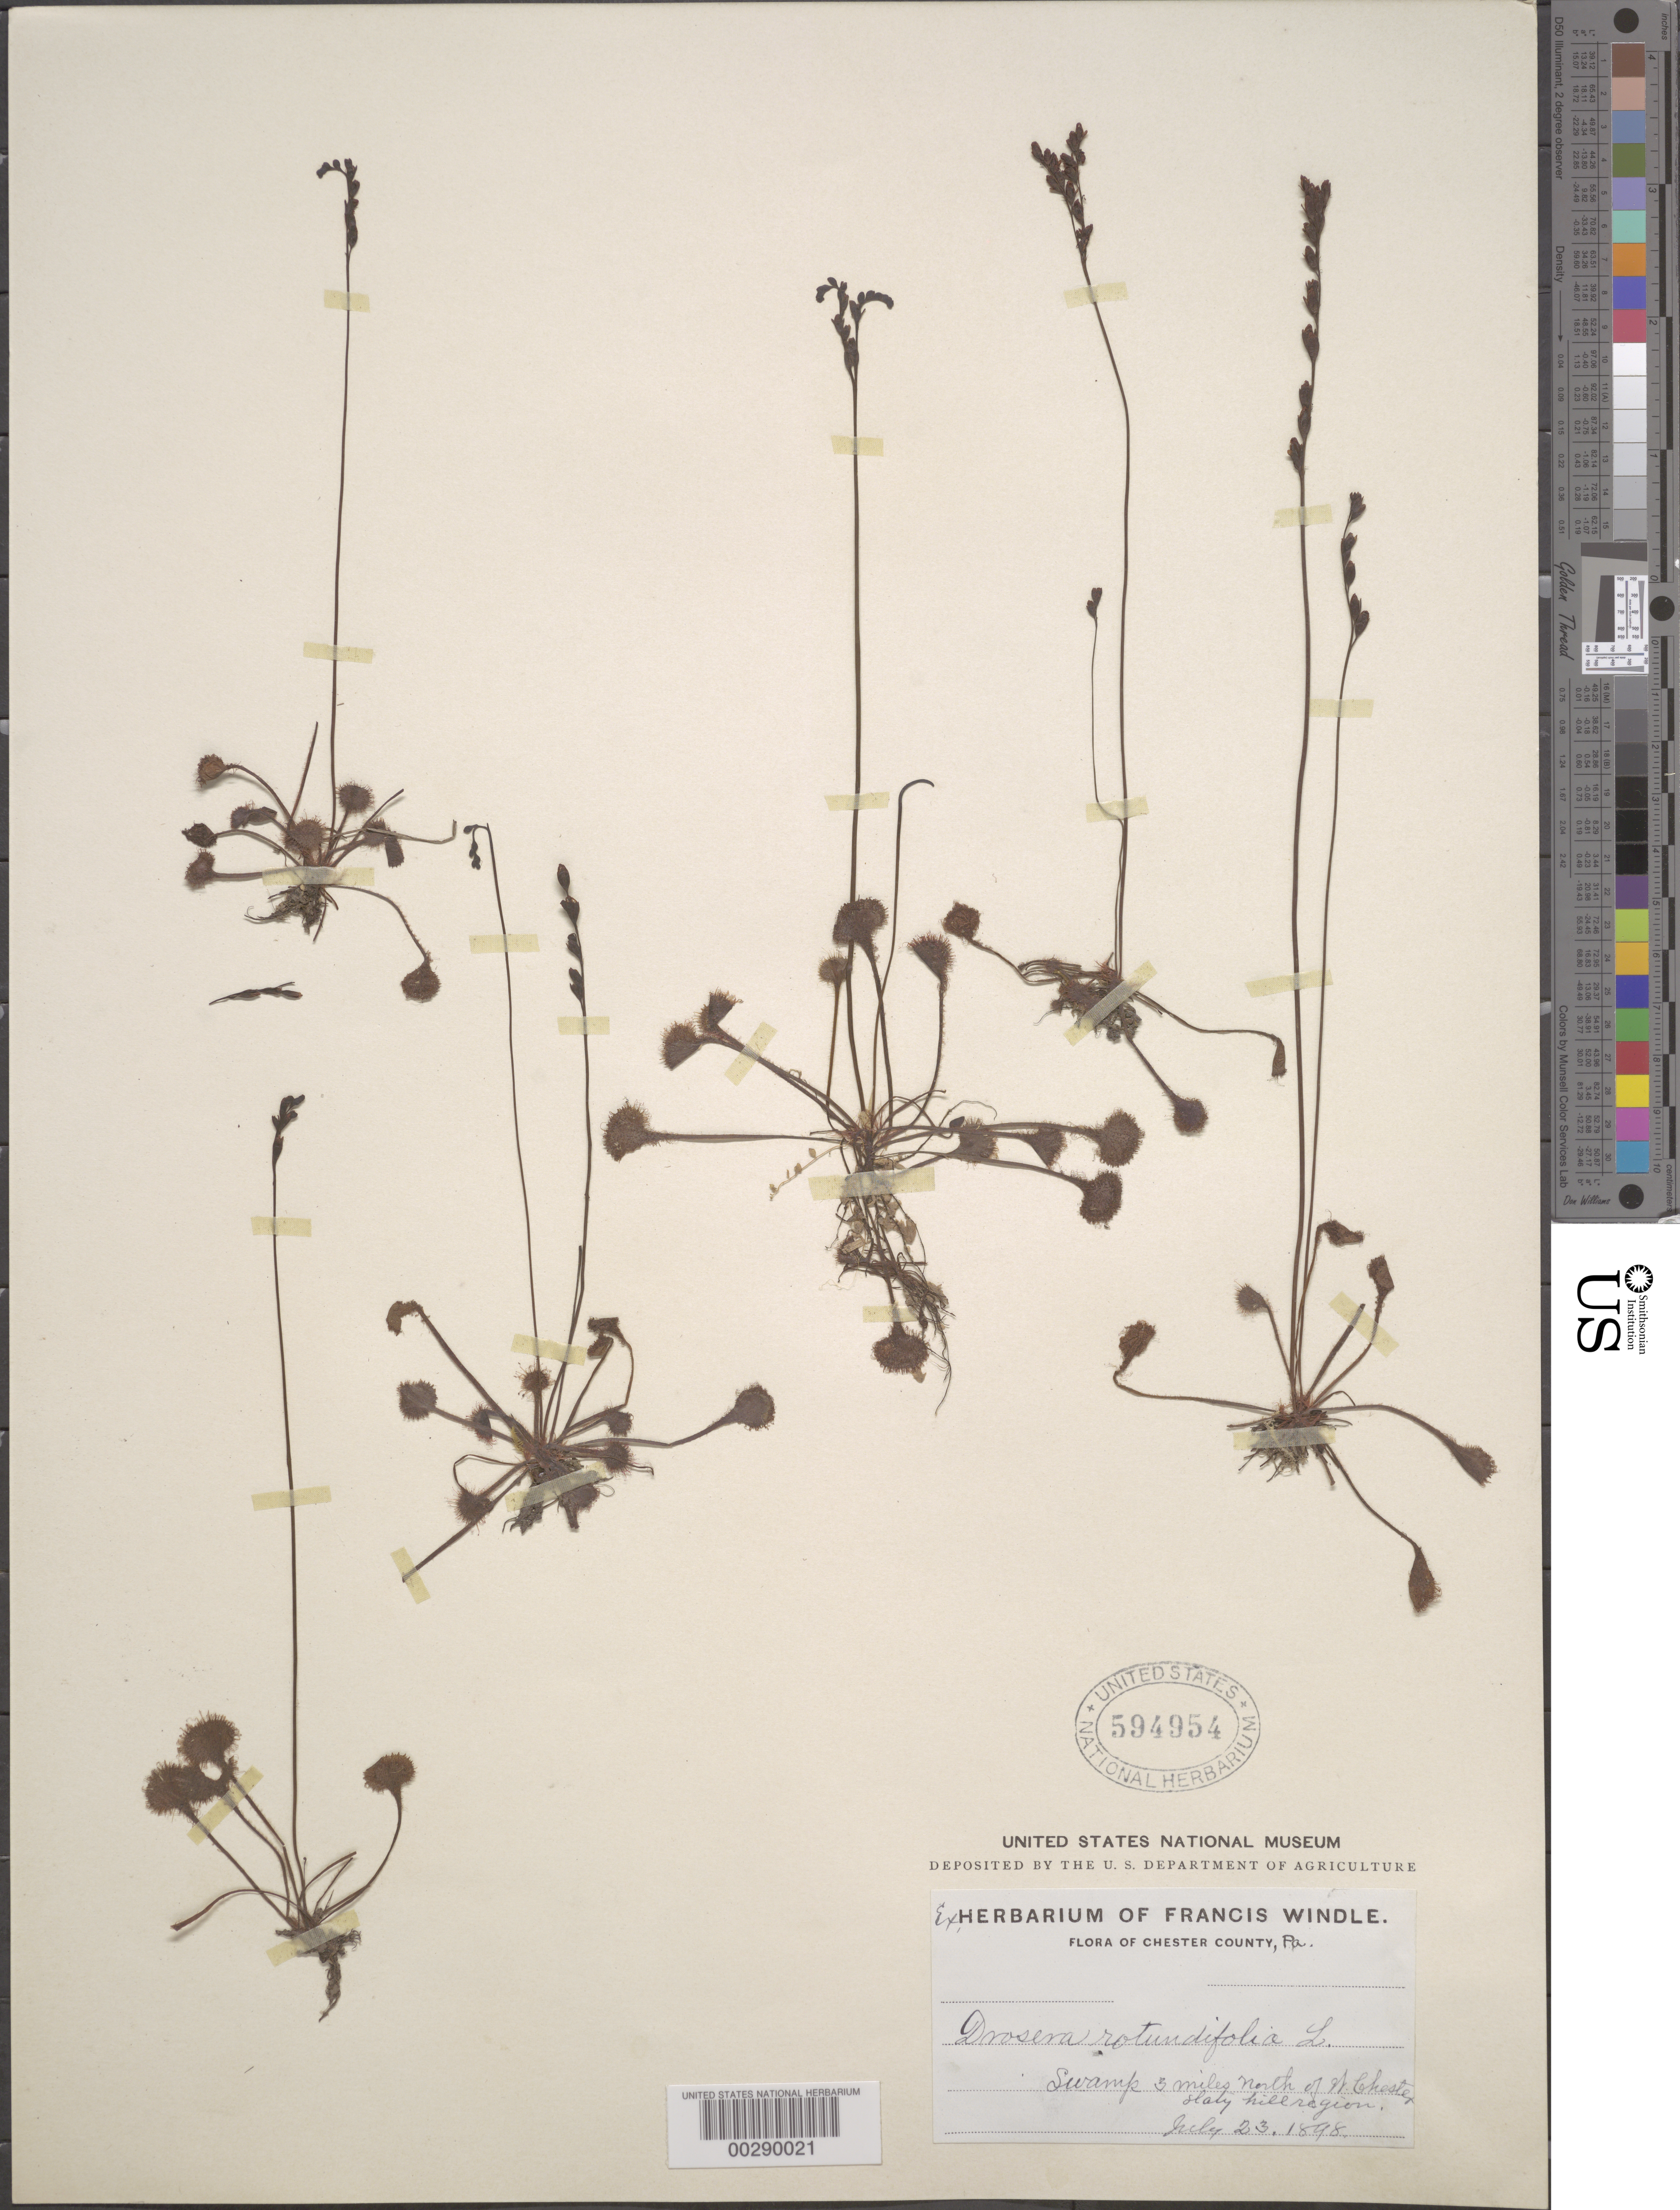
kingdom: Plantae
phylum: Tracheophyta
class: Magnoliopsida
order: Caryophyllales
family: Droseraceae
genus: Drosera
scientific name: Drosera rotundifolia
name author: L.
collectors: ex herb. F. Windle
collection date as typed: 23 Jul 1898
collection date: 1898-07-23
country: United States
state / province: Pennsylvania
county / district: Chester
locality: West chester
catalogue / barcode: US 594954